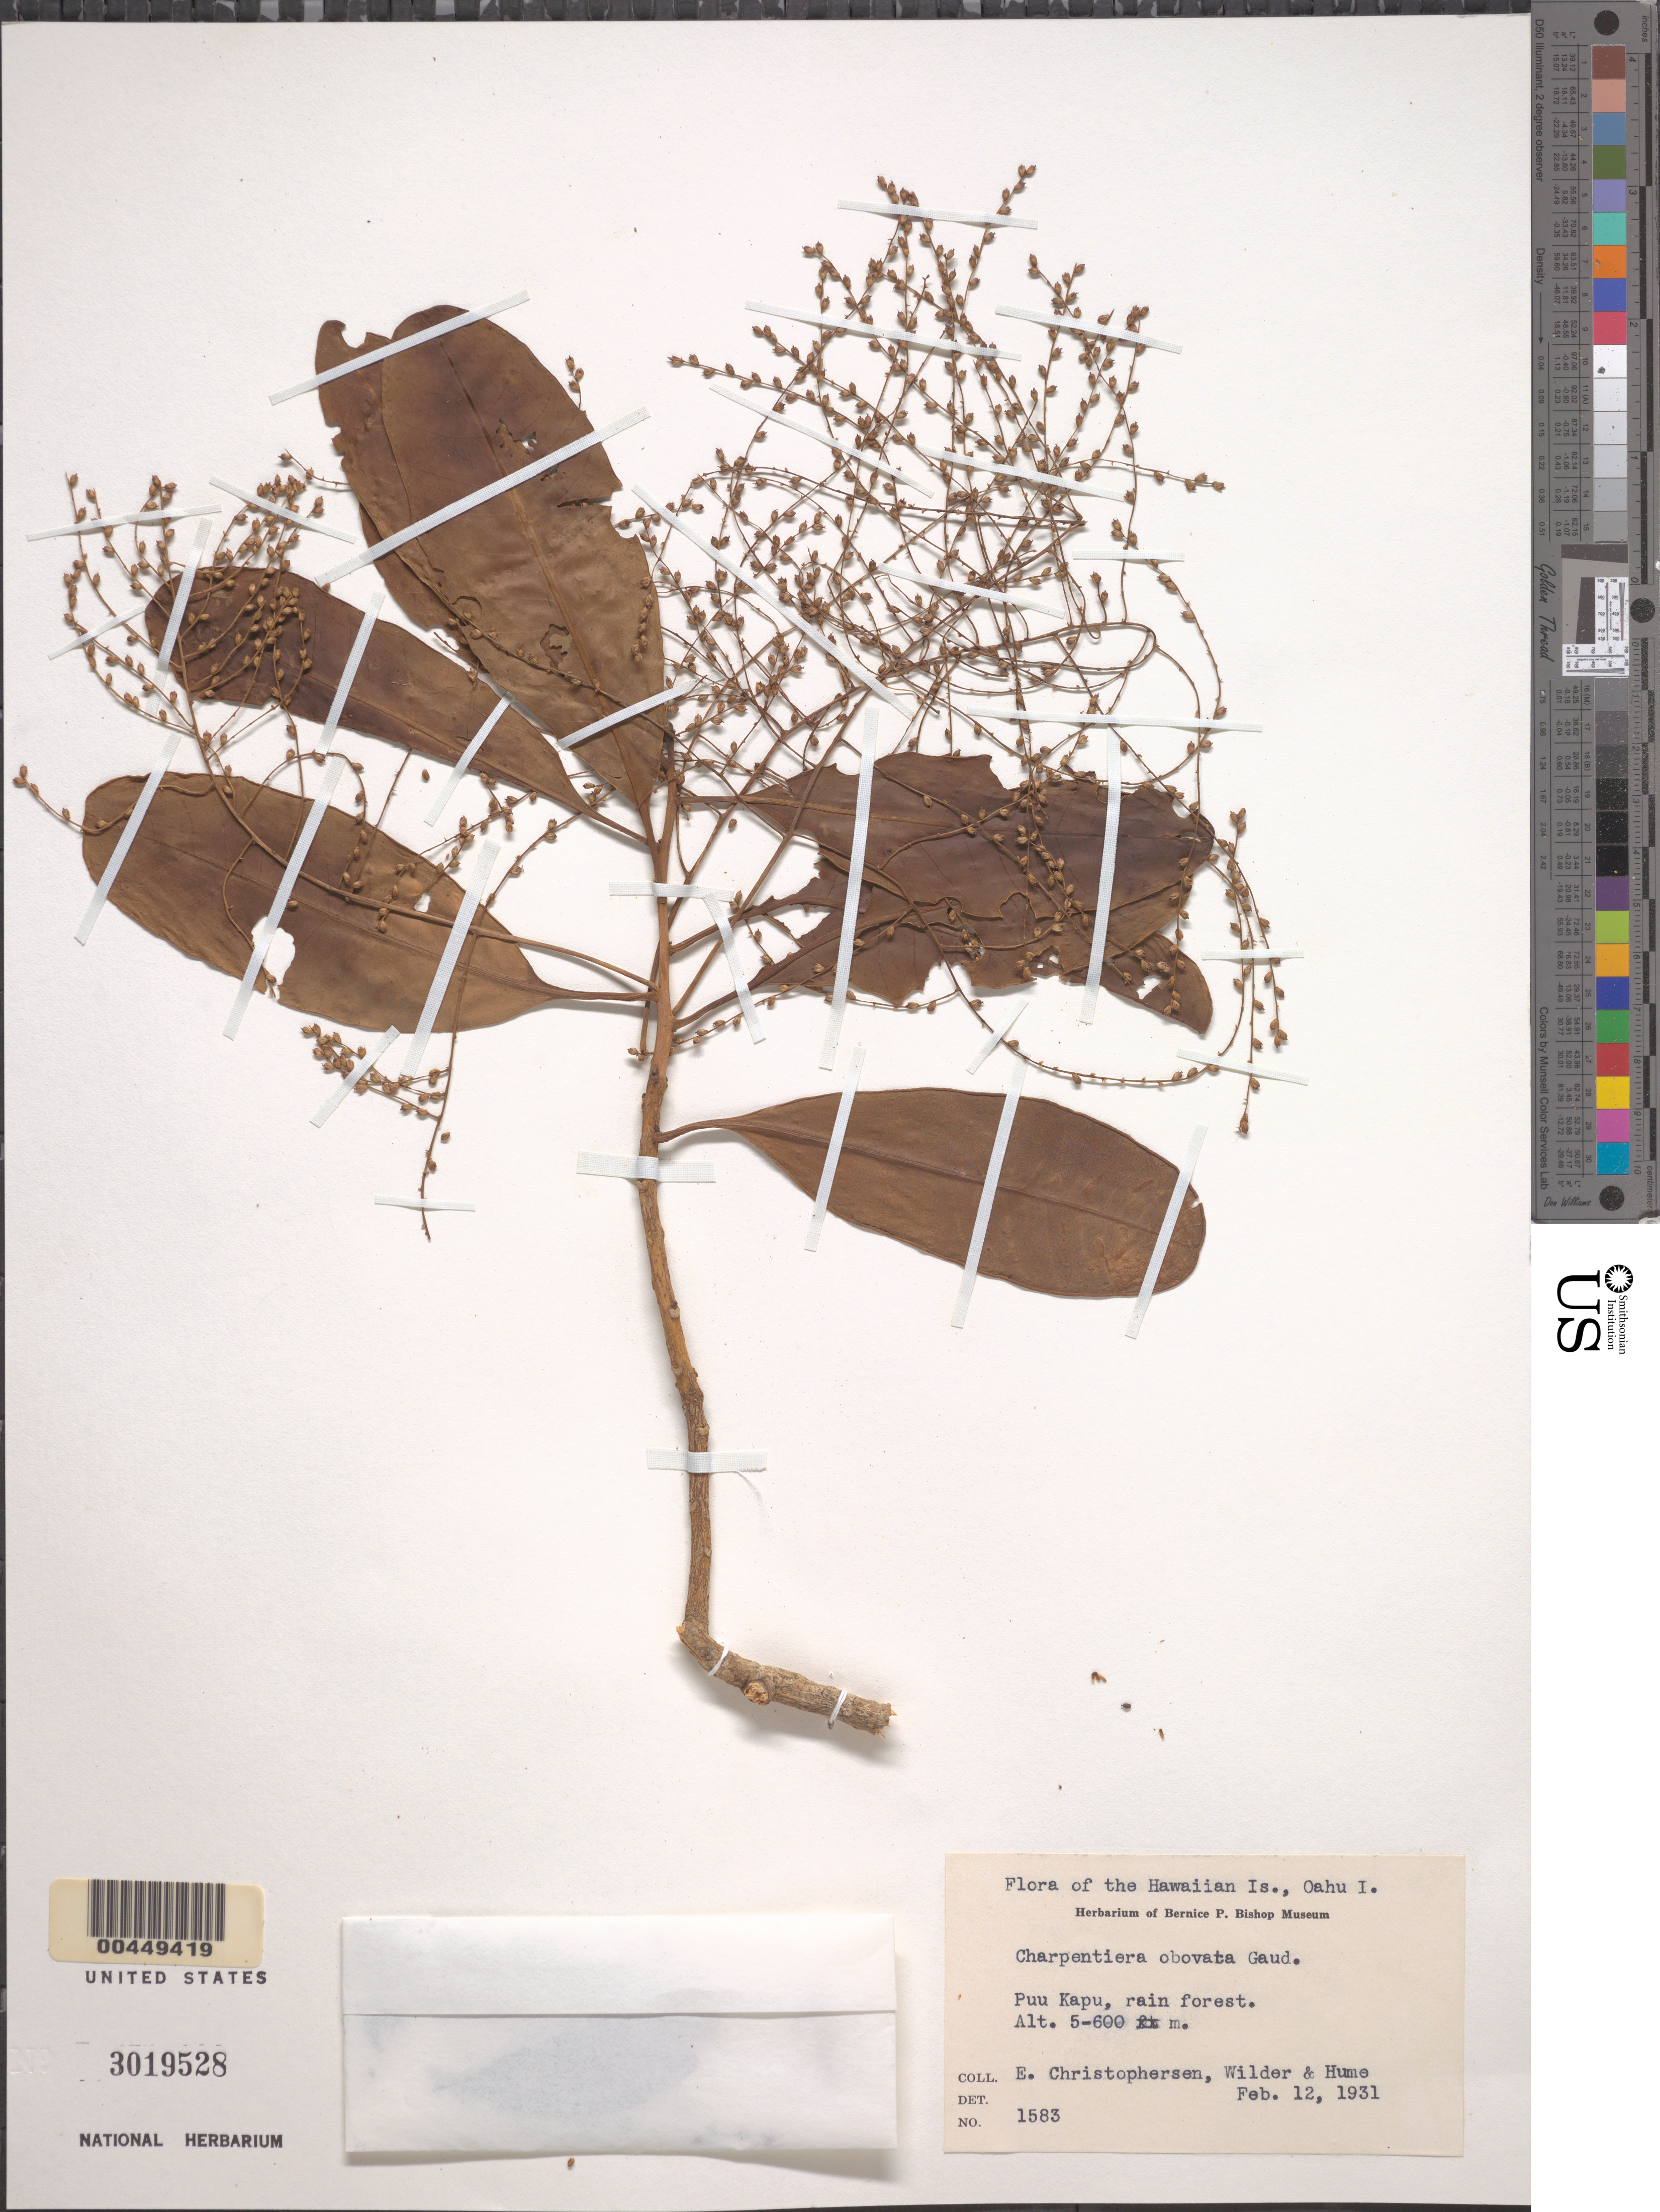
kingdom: Plantae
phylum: Tracheophyta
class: Magnoliopsida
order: Caryophyllales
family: Amaranthaceae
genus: Charpentiera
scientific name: Charpentiera obovata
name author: Gaudich.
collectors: E. Christophersen, G. Wilder & E. Hume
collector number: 1583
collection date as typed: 12 Feb 1931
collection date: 1931-02-12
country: United States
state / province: Hawaii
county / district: Hawaii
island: Hawaii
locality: Puu Kapu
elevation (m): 500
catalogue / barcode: US 3019528